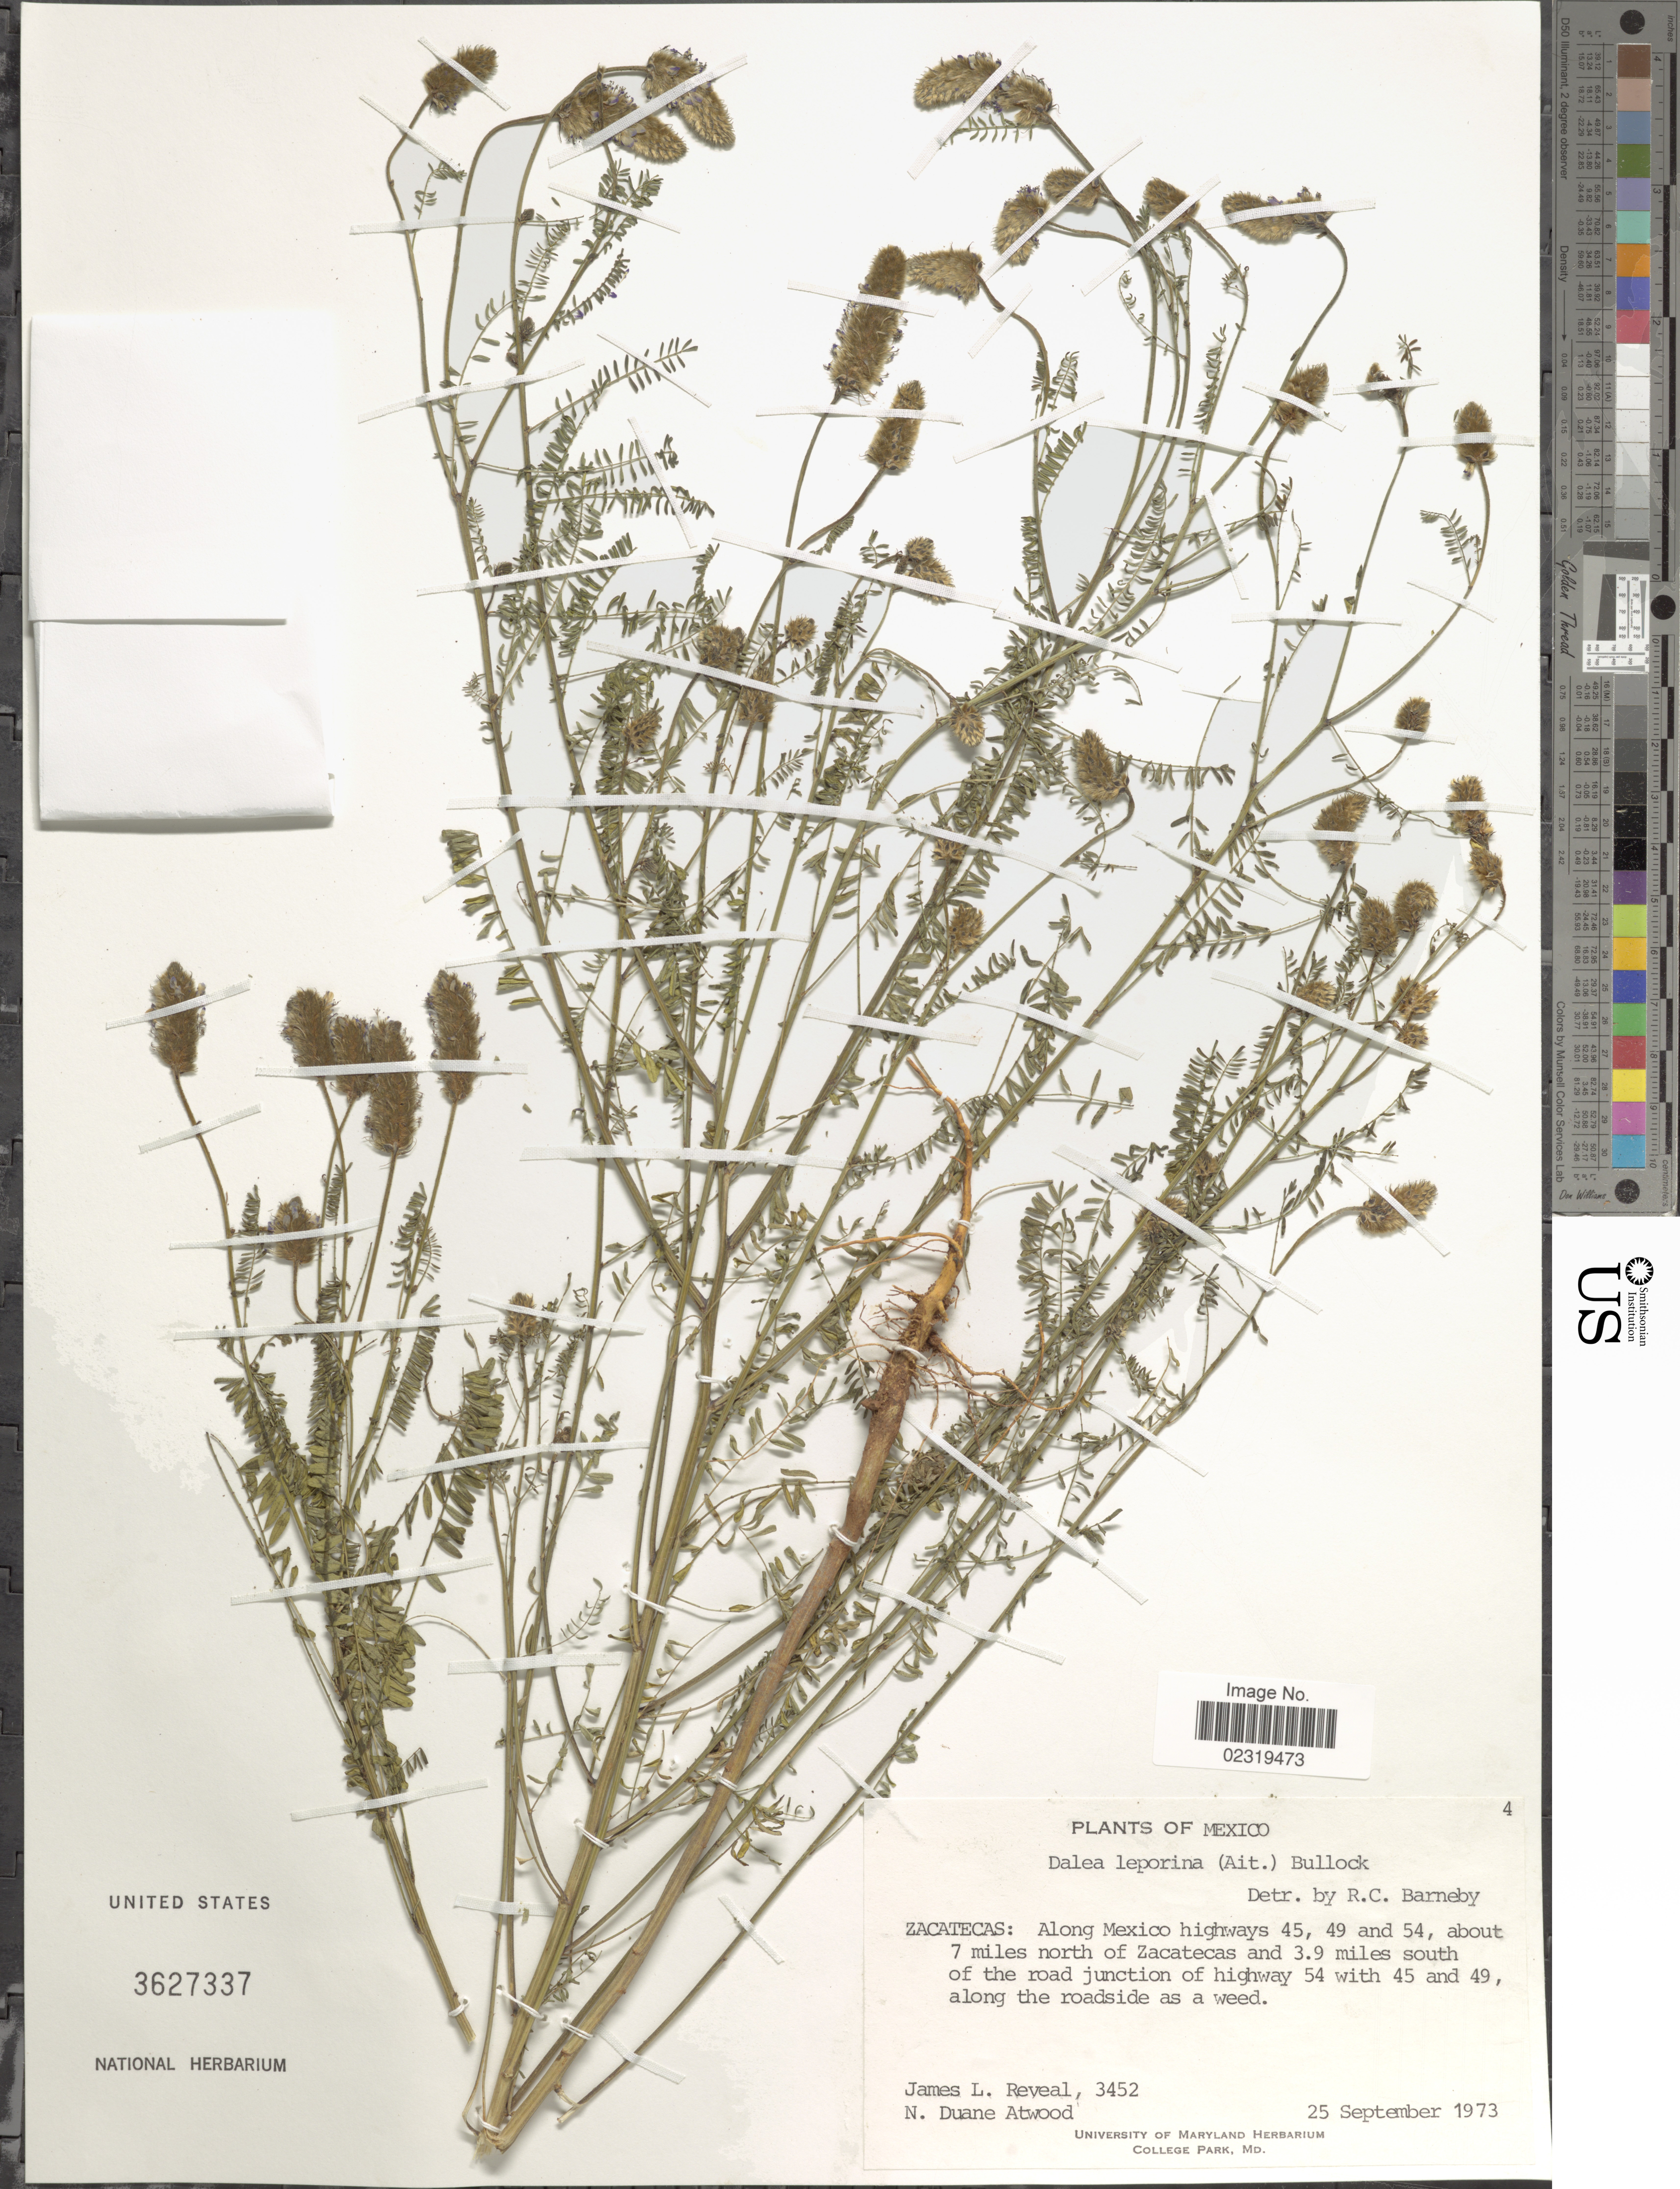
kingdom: Plantae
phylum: Tracheophyta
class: Magnoliopsida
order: Fabales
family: Fabaceae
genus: Dalea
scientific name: Dalea leporina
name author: (Aiton) Bullock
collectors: J. L. Reveal & N. Atwood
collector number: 3452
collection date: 1973-09-25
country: Mexico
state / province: Zacatecas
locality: Along Mexico highways 45, 49 and 54, about 7 miles north of Zacatecas and 3.9 miles south of the road junction of highway 54 with 45 and 49, along the roadside as a weed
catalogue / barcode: US 3627337